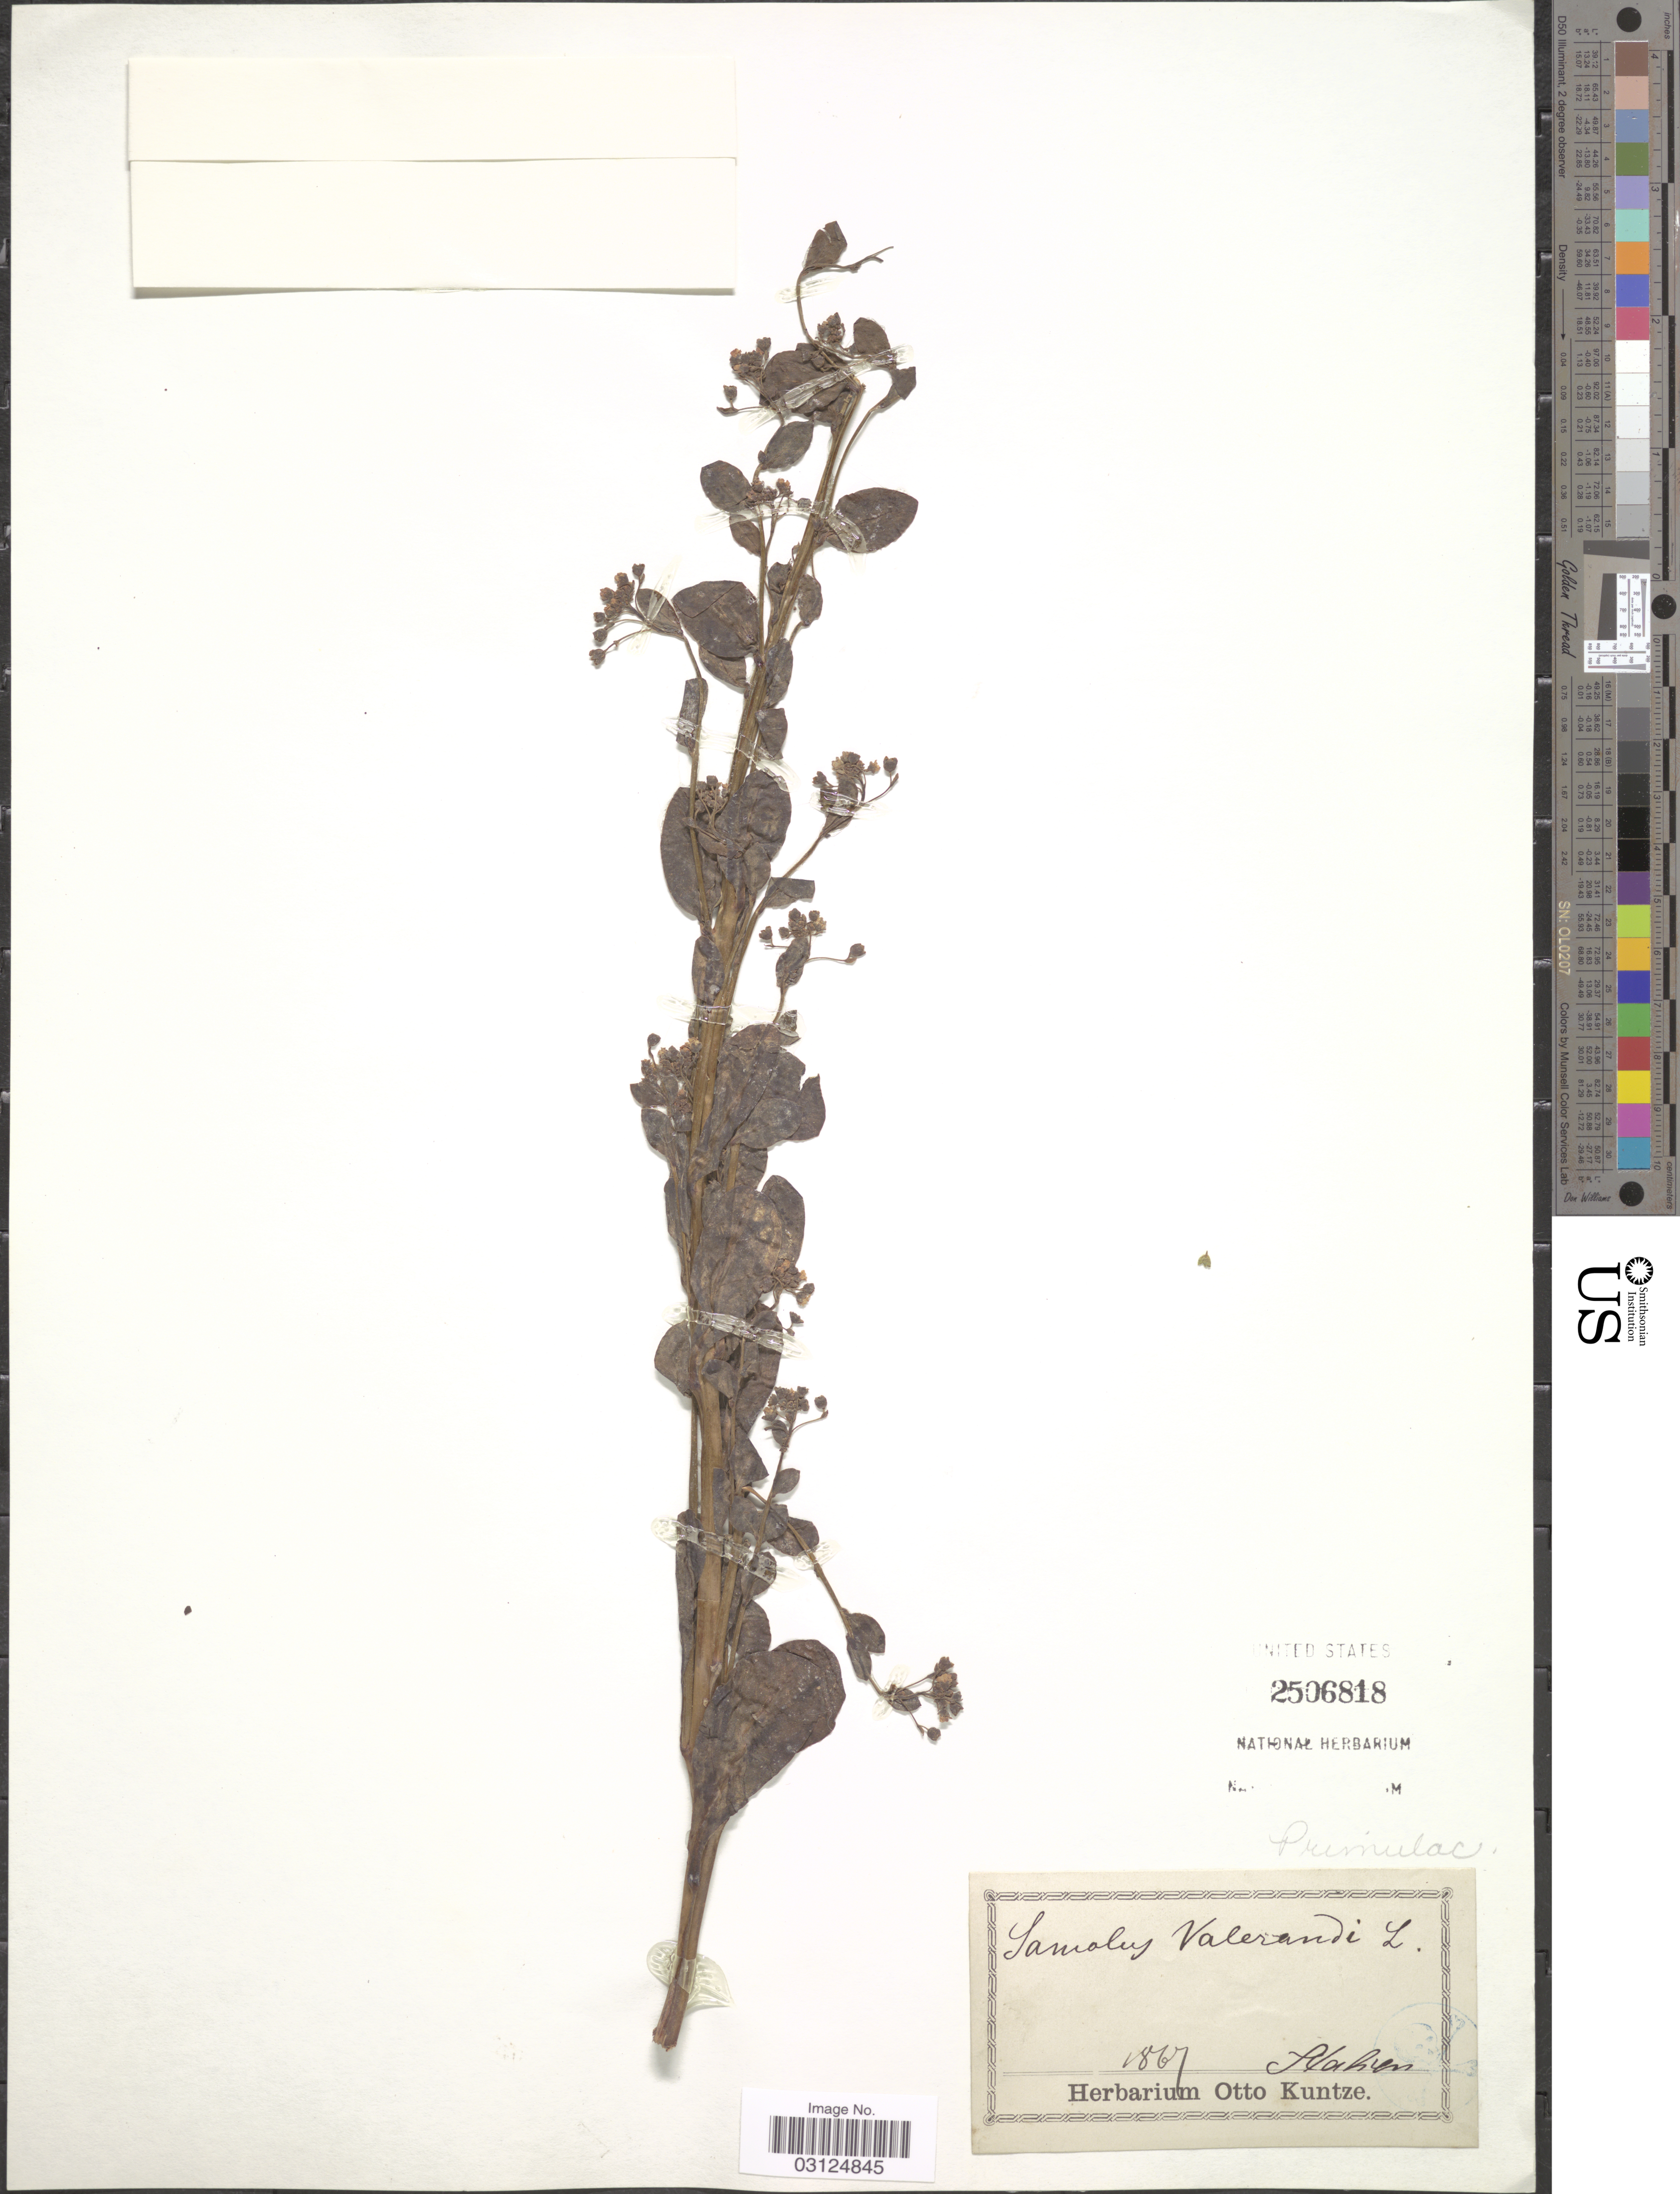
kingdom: Plantae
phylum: Tracheophyta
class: Magnoliopsida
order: Ericales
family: Primulaceae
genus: Samolus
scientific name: Samolus valerandi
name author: L.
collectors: ex herb. Otto Kuntze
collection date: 1867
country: Italy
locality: Italien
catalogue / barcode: US 2506818